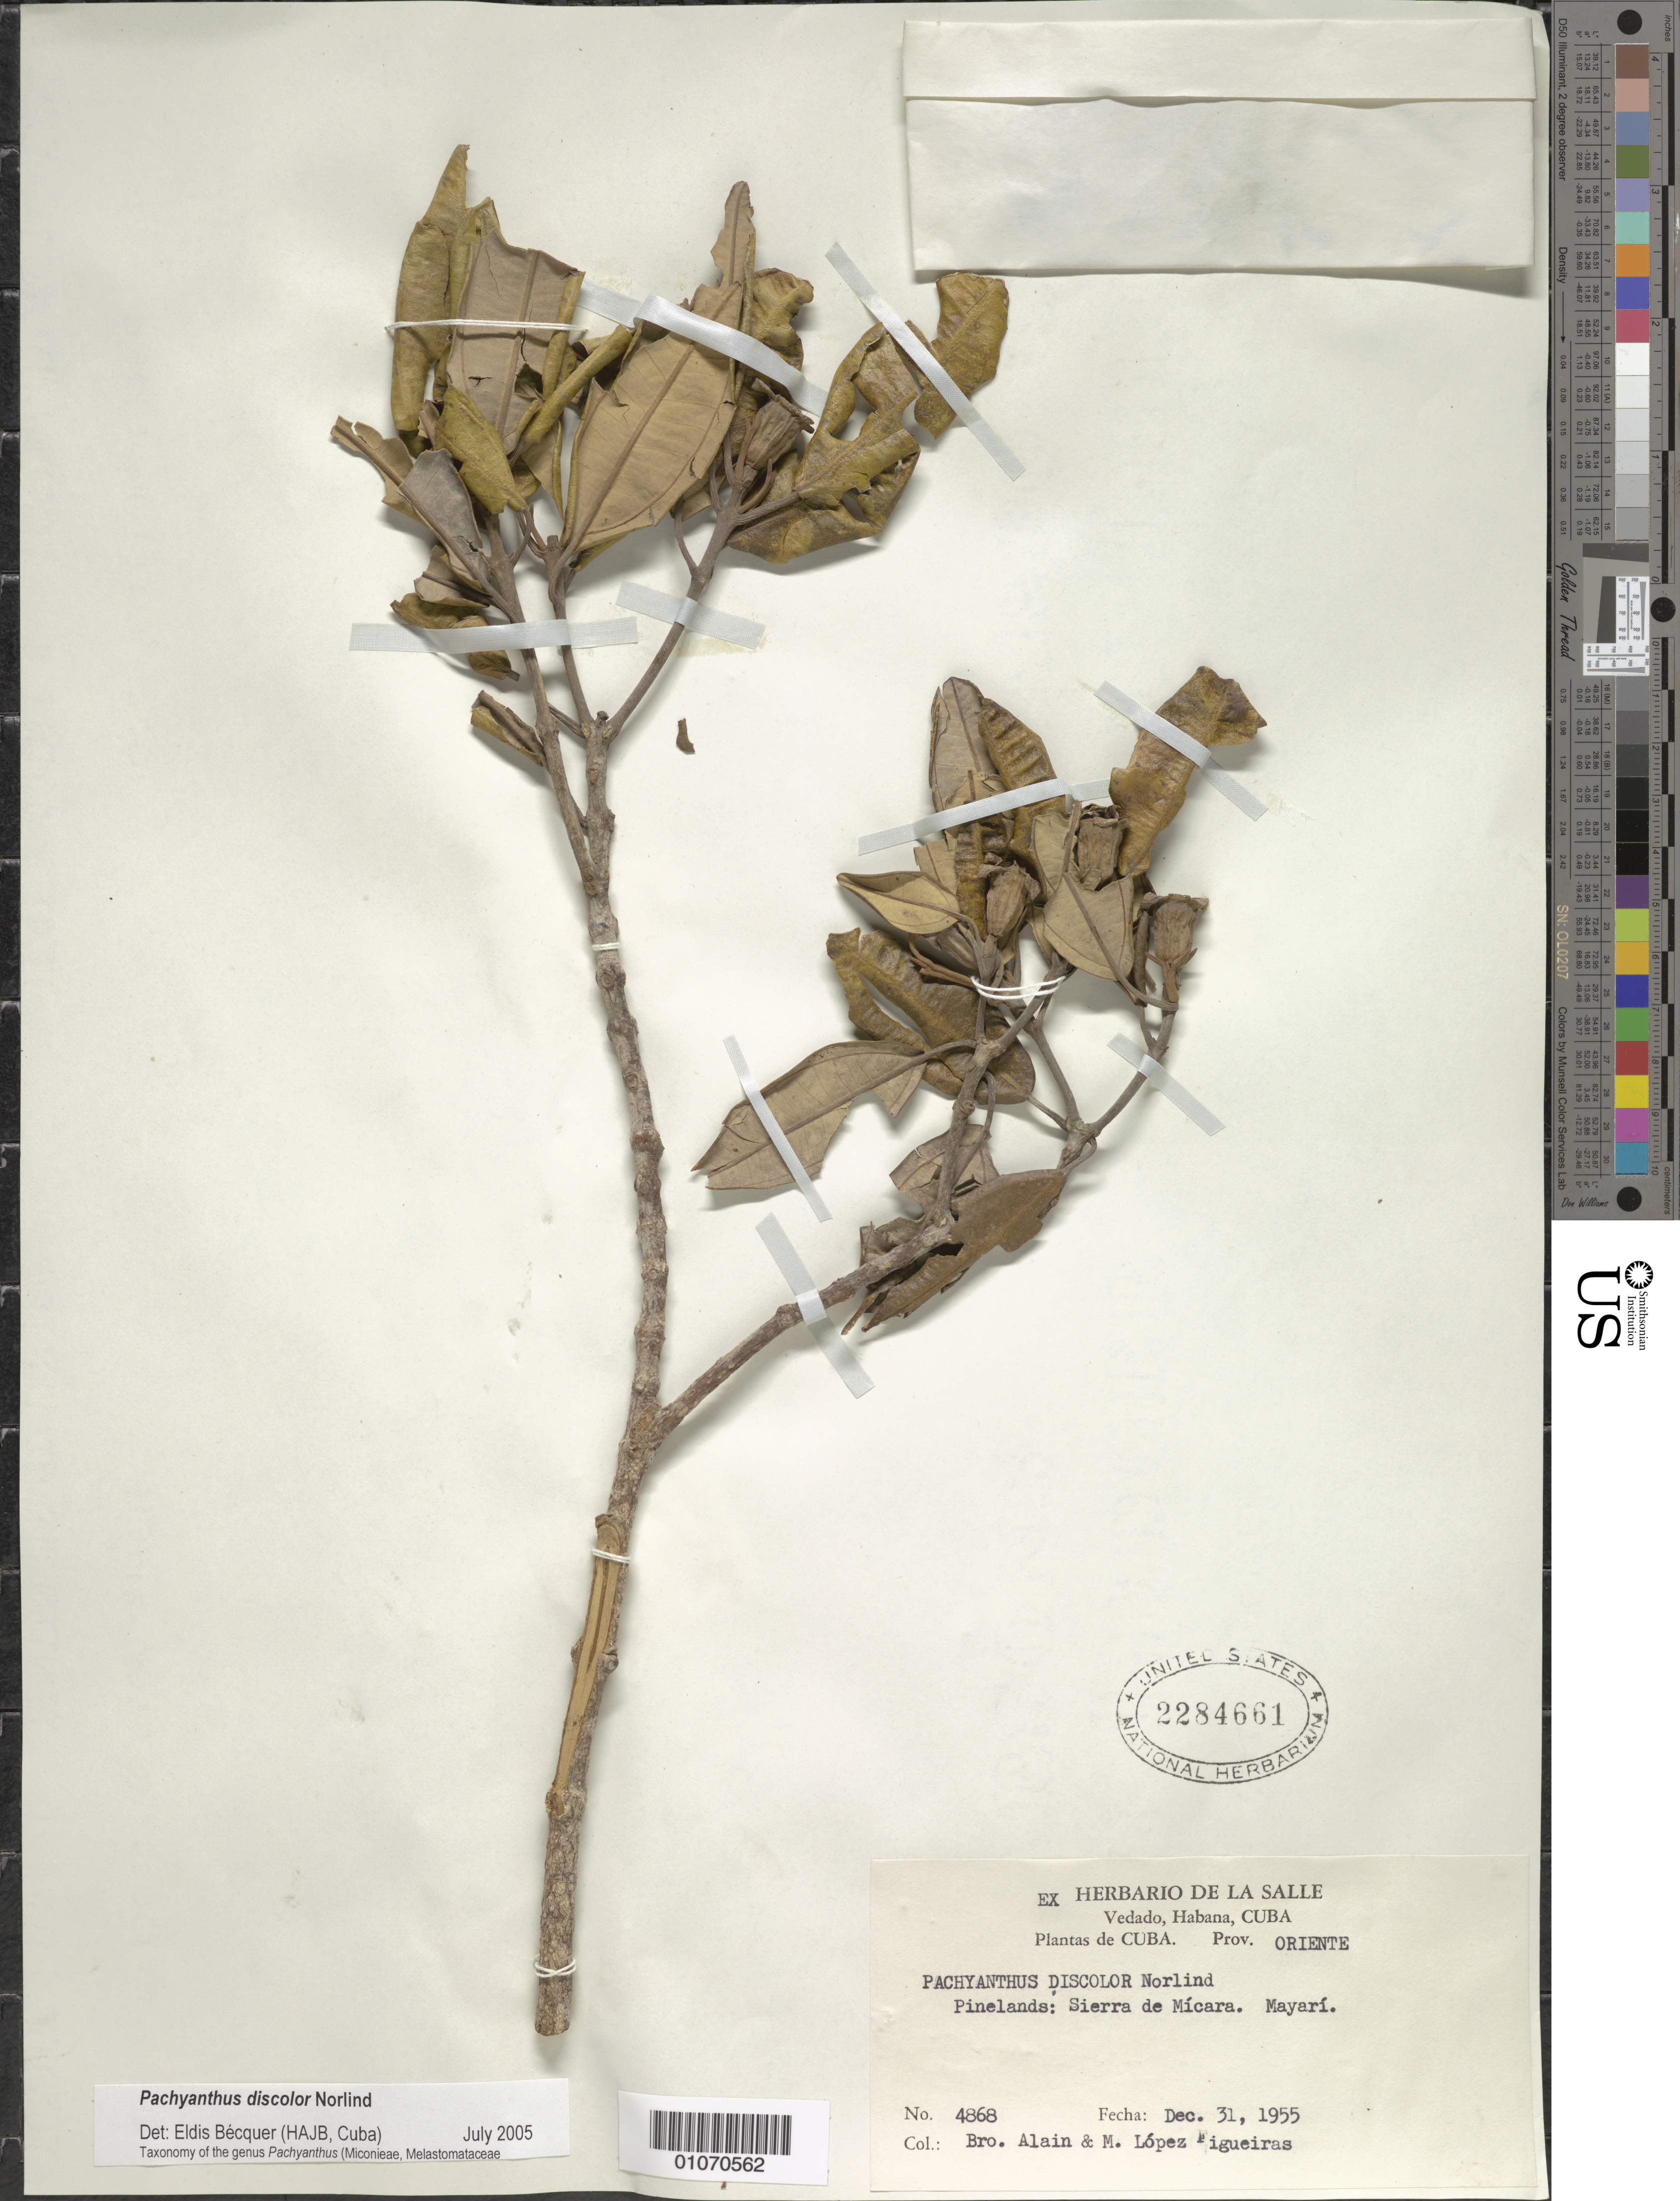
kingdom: Plantae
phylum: Tracheophyta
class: Magnoliopsida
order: Myrtales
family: Melastomataceae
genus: Pachyanthus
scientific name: Pachyanthus discolor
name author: Norlind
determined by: Bécquer Granados, E. R., (HAJB)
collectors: A. H. Liogier & M. López Figueiras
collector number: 4868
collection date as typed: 31 Dec 1955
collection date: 1955-12-31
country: Cuba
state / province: Oriente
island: Cuba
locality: Sierra de Mícara, Mayarí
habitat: Pinelands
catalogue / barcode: US 2284661